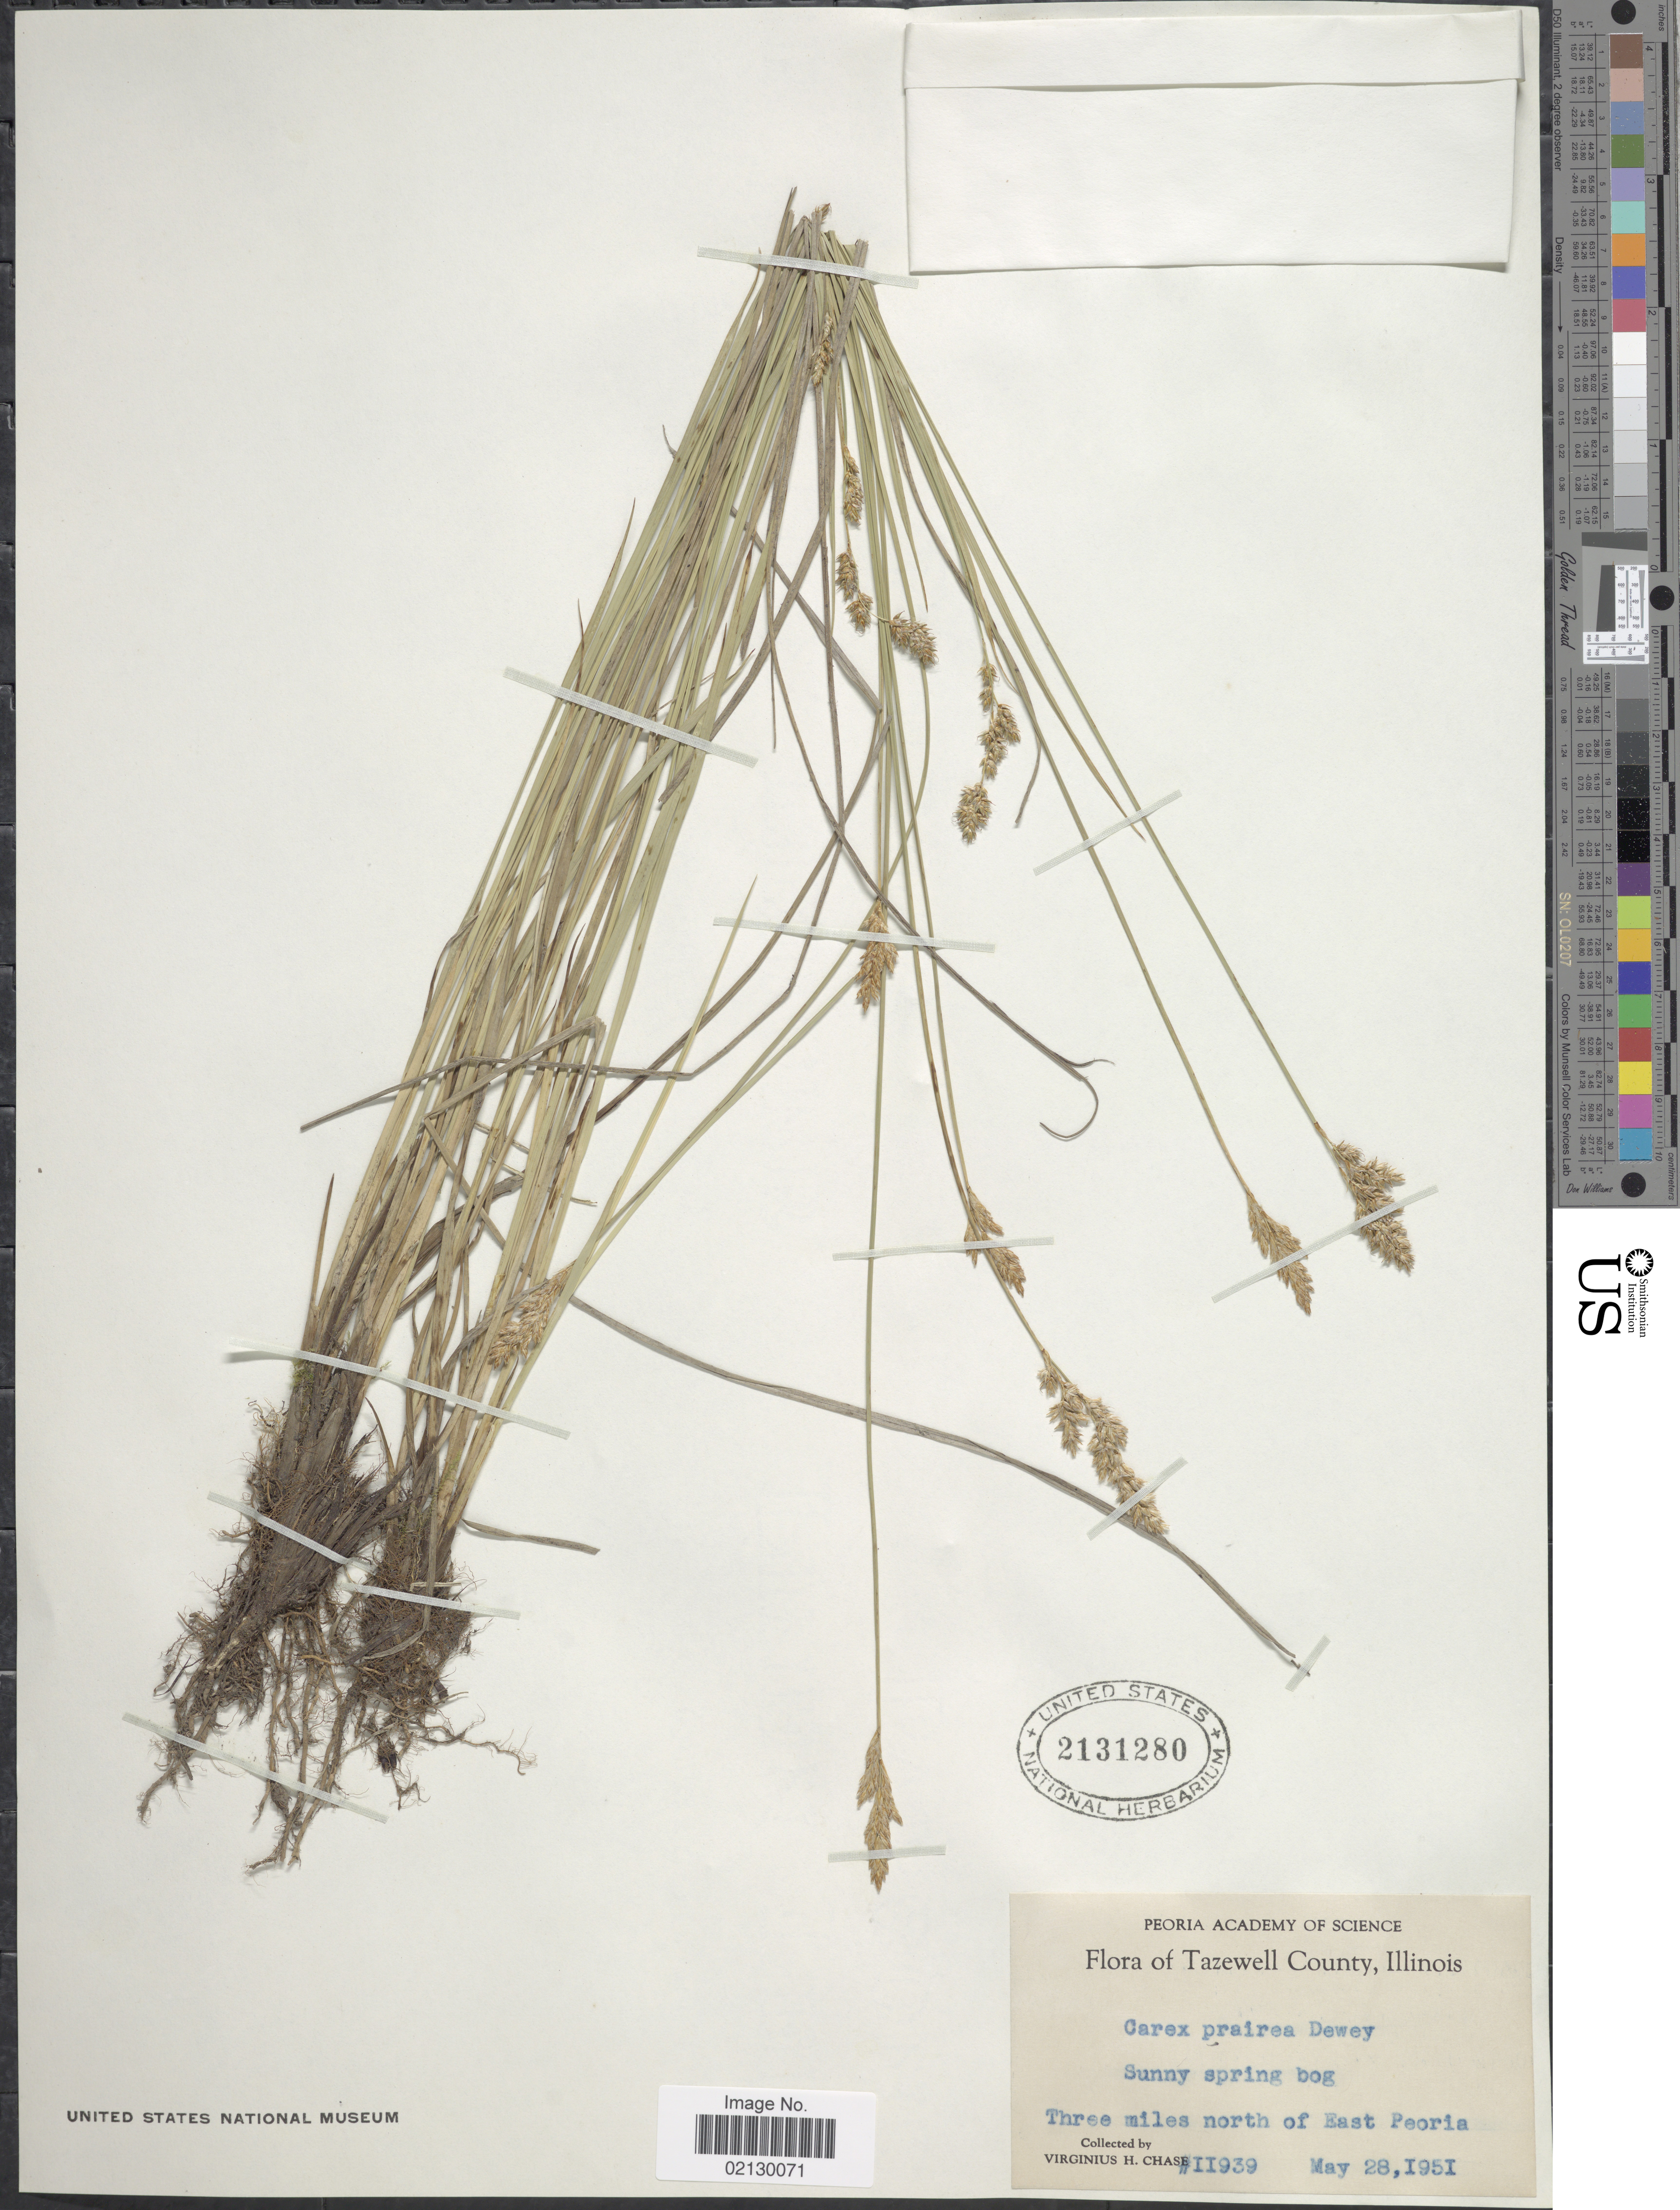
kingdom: Plantae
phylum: Tracheophyta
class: Liliopsida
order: Poales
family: Cyperaceae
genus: Carex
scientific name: Carex prairea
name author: Dewey ex Alph. Wood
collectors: V. H. Chase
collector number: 11929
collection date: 1951-05-28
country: United States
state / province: Illinois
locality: Tazewell County, Three Miles north of East Peoria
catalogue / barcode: US 2131280